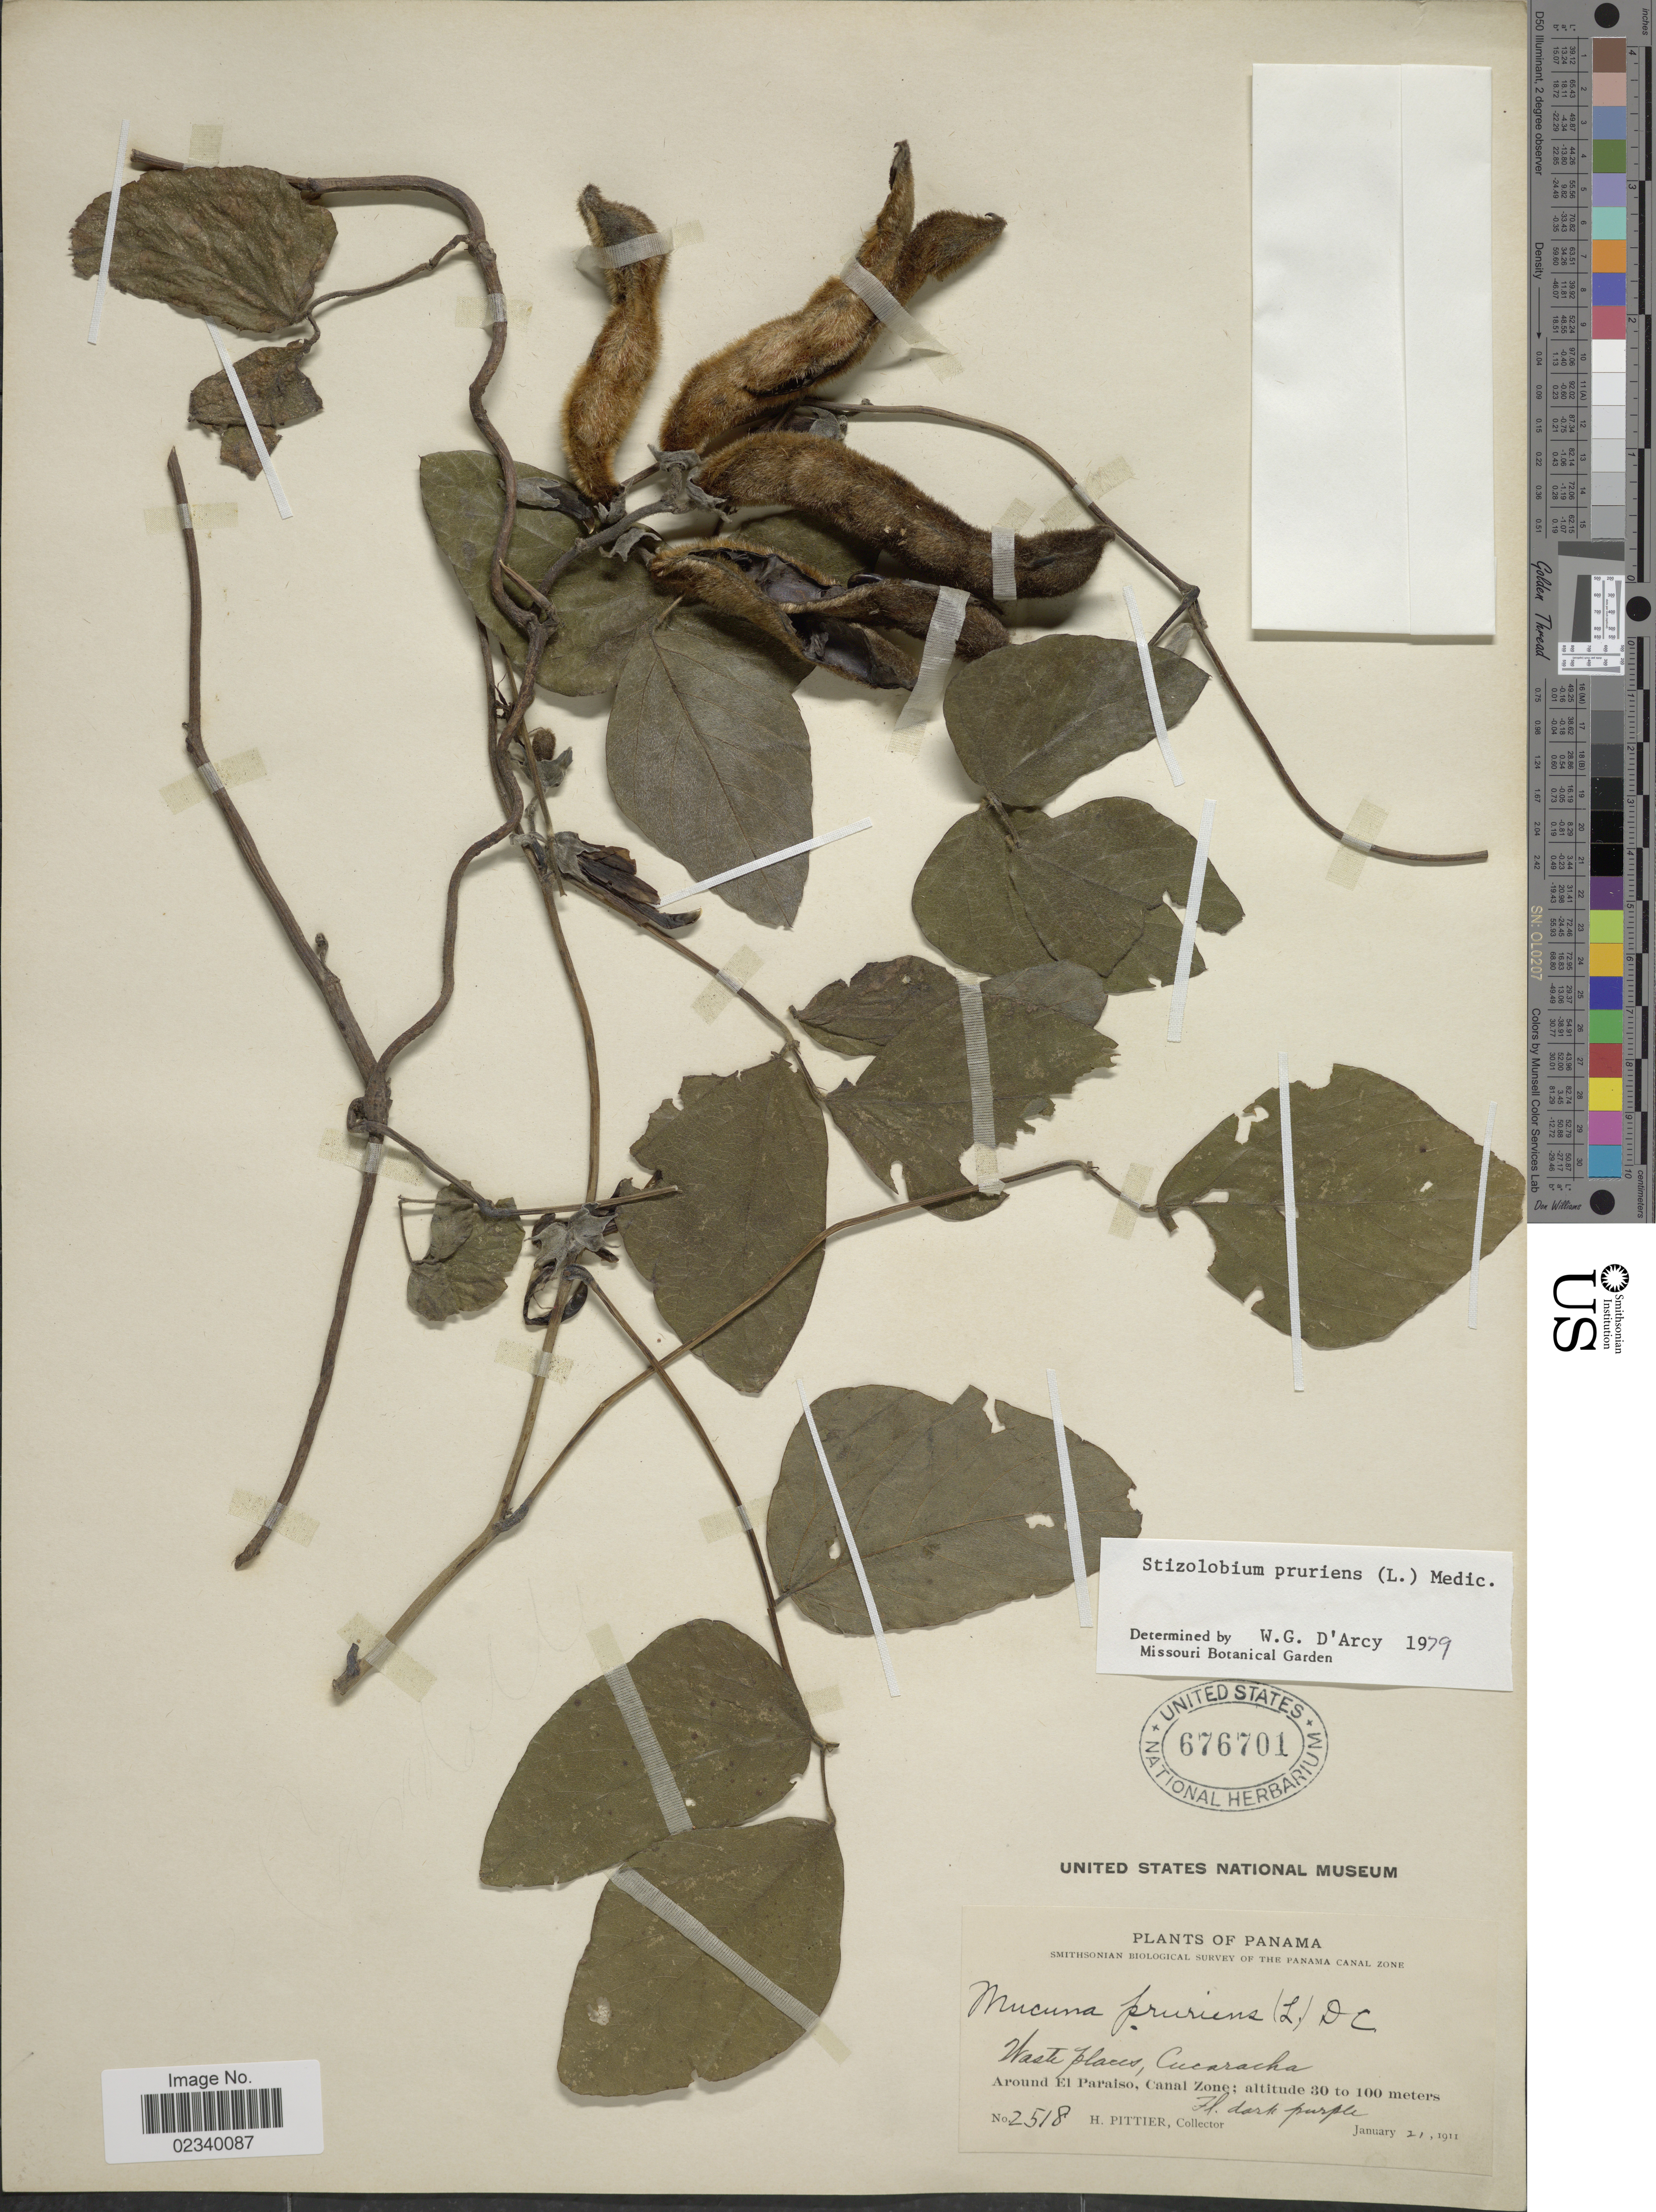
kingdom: Plantae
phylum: Tracheophyta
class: Magnoliopsida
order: Fabales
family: Fabaceae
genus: Mucuna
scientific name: Mucuna pruriens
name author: (L.) DC.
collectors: H. F. Pittier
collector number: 2518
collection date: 1911-01-21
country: Panama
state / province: Colón / Panamá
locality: Cucaracha. Around El Paraiso, Canal Zone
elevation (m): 30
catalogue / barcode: US 676701